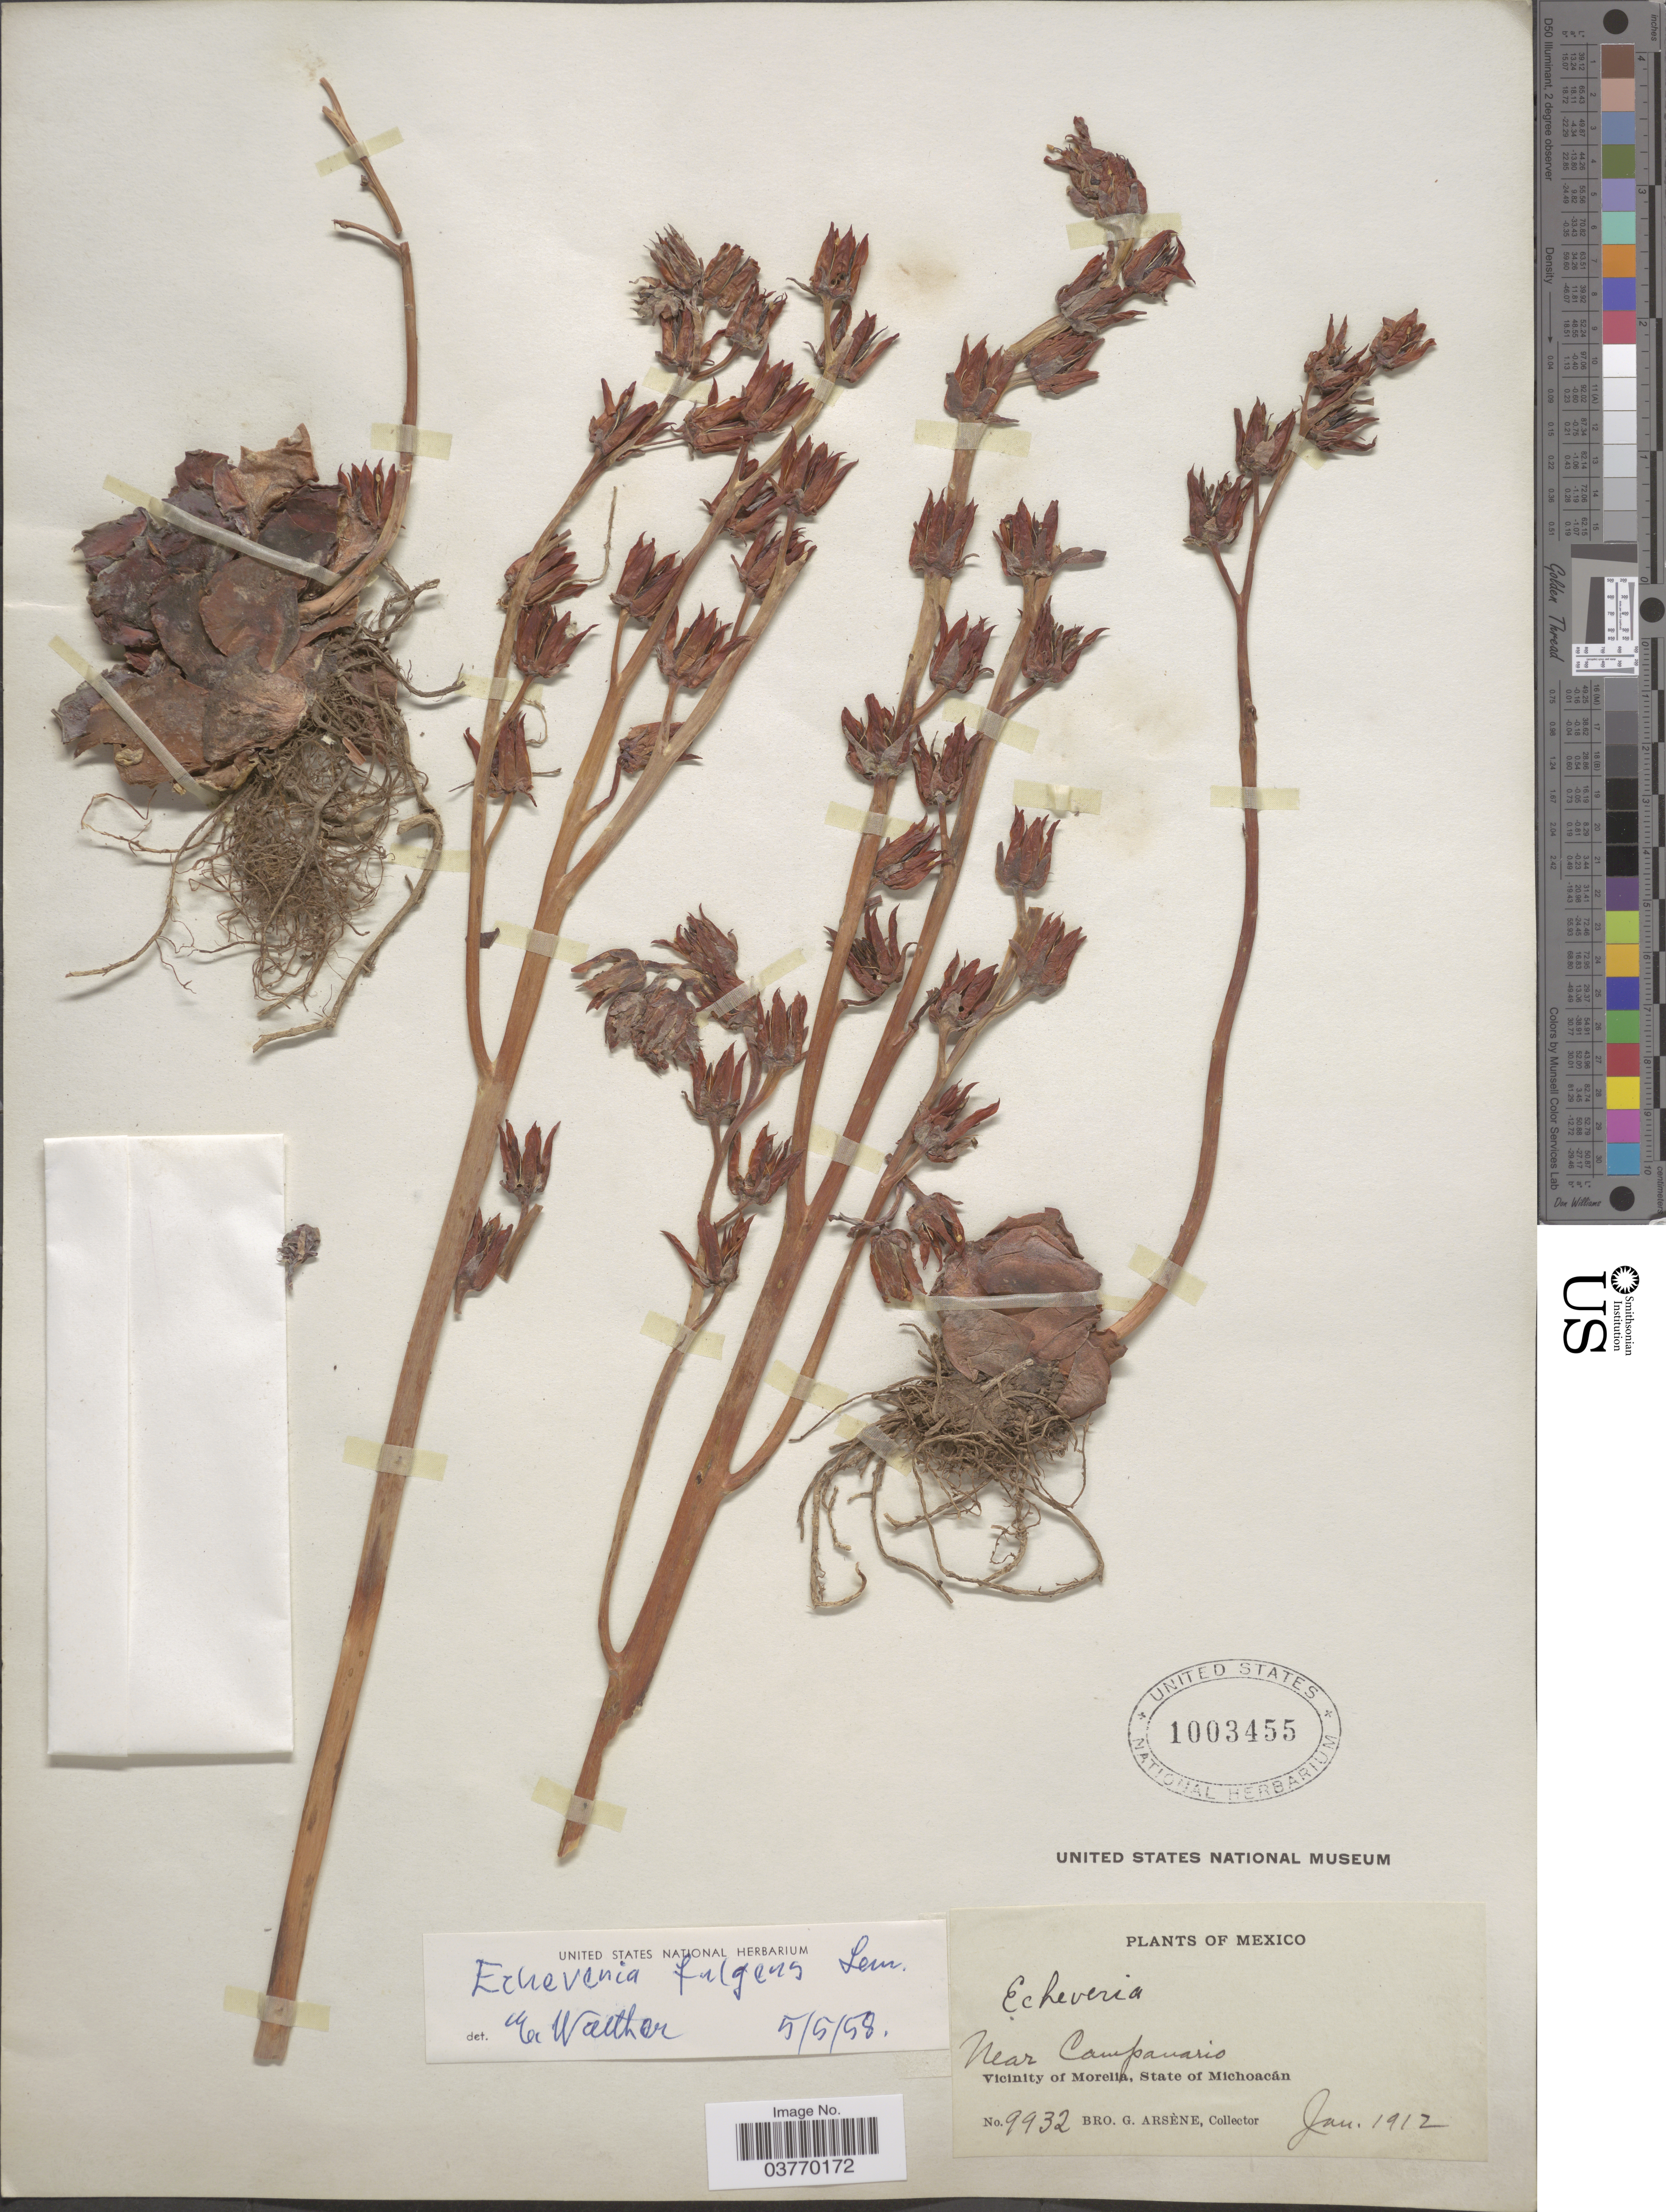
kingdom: Plantae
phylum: Tracheophyta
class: Magnoliopsida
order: Saxifragales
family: Crassulaceae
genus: Echeveria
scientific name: Echeveria fulgens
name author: Lem.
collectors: Bro. G. Arsène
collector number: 9932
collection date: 1912-01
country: Mexico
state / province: Michoacán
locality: Near Campanario. Vicinity of Morelia.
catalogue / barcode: US 1003455